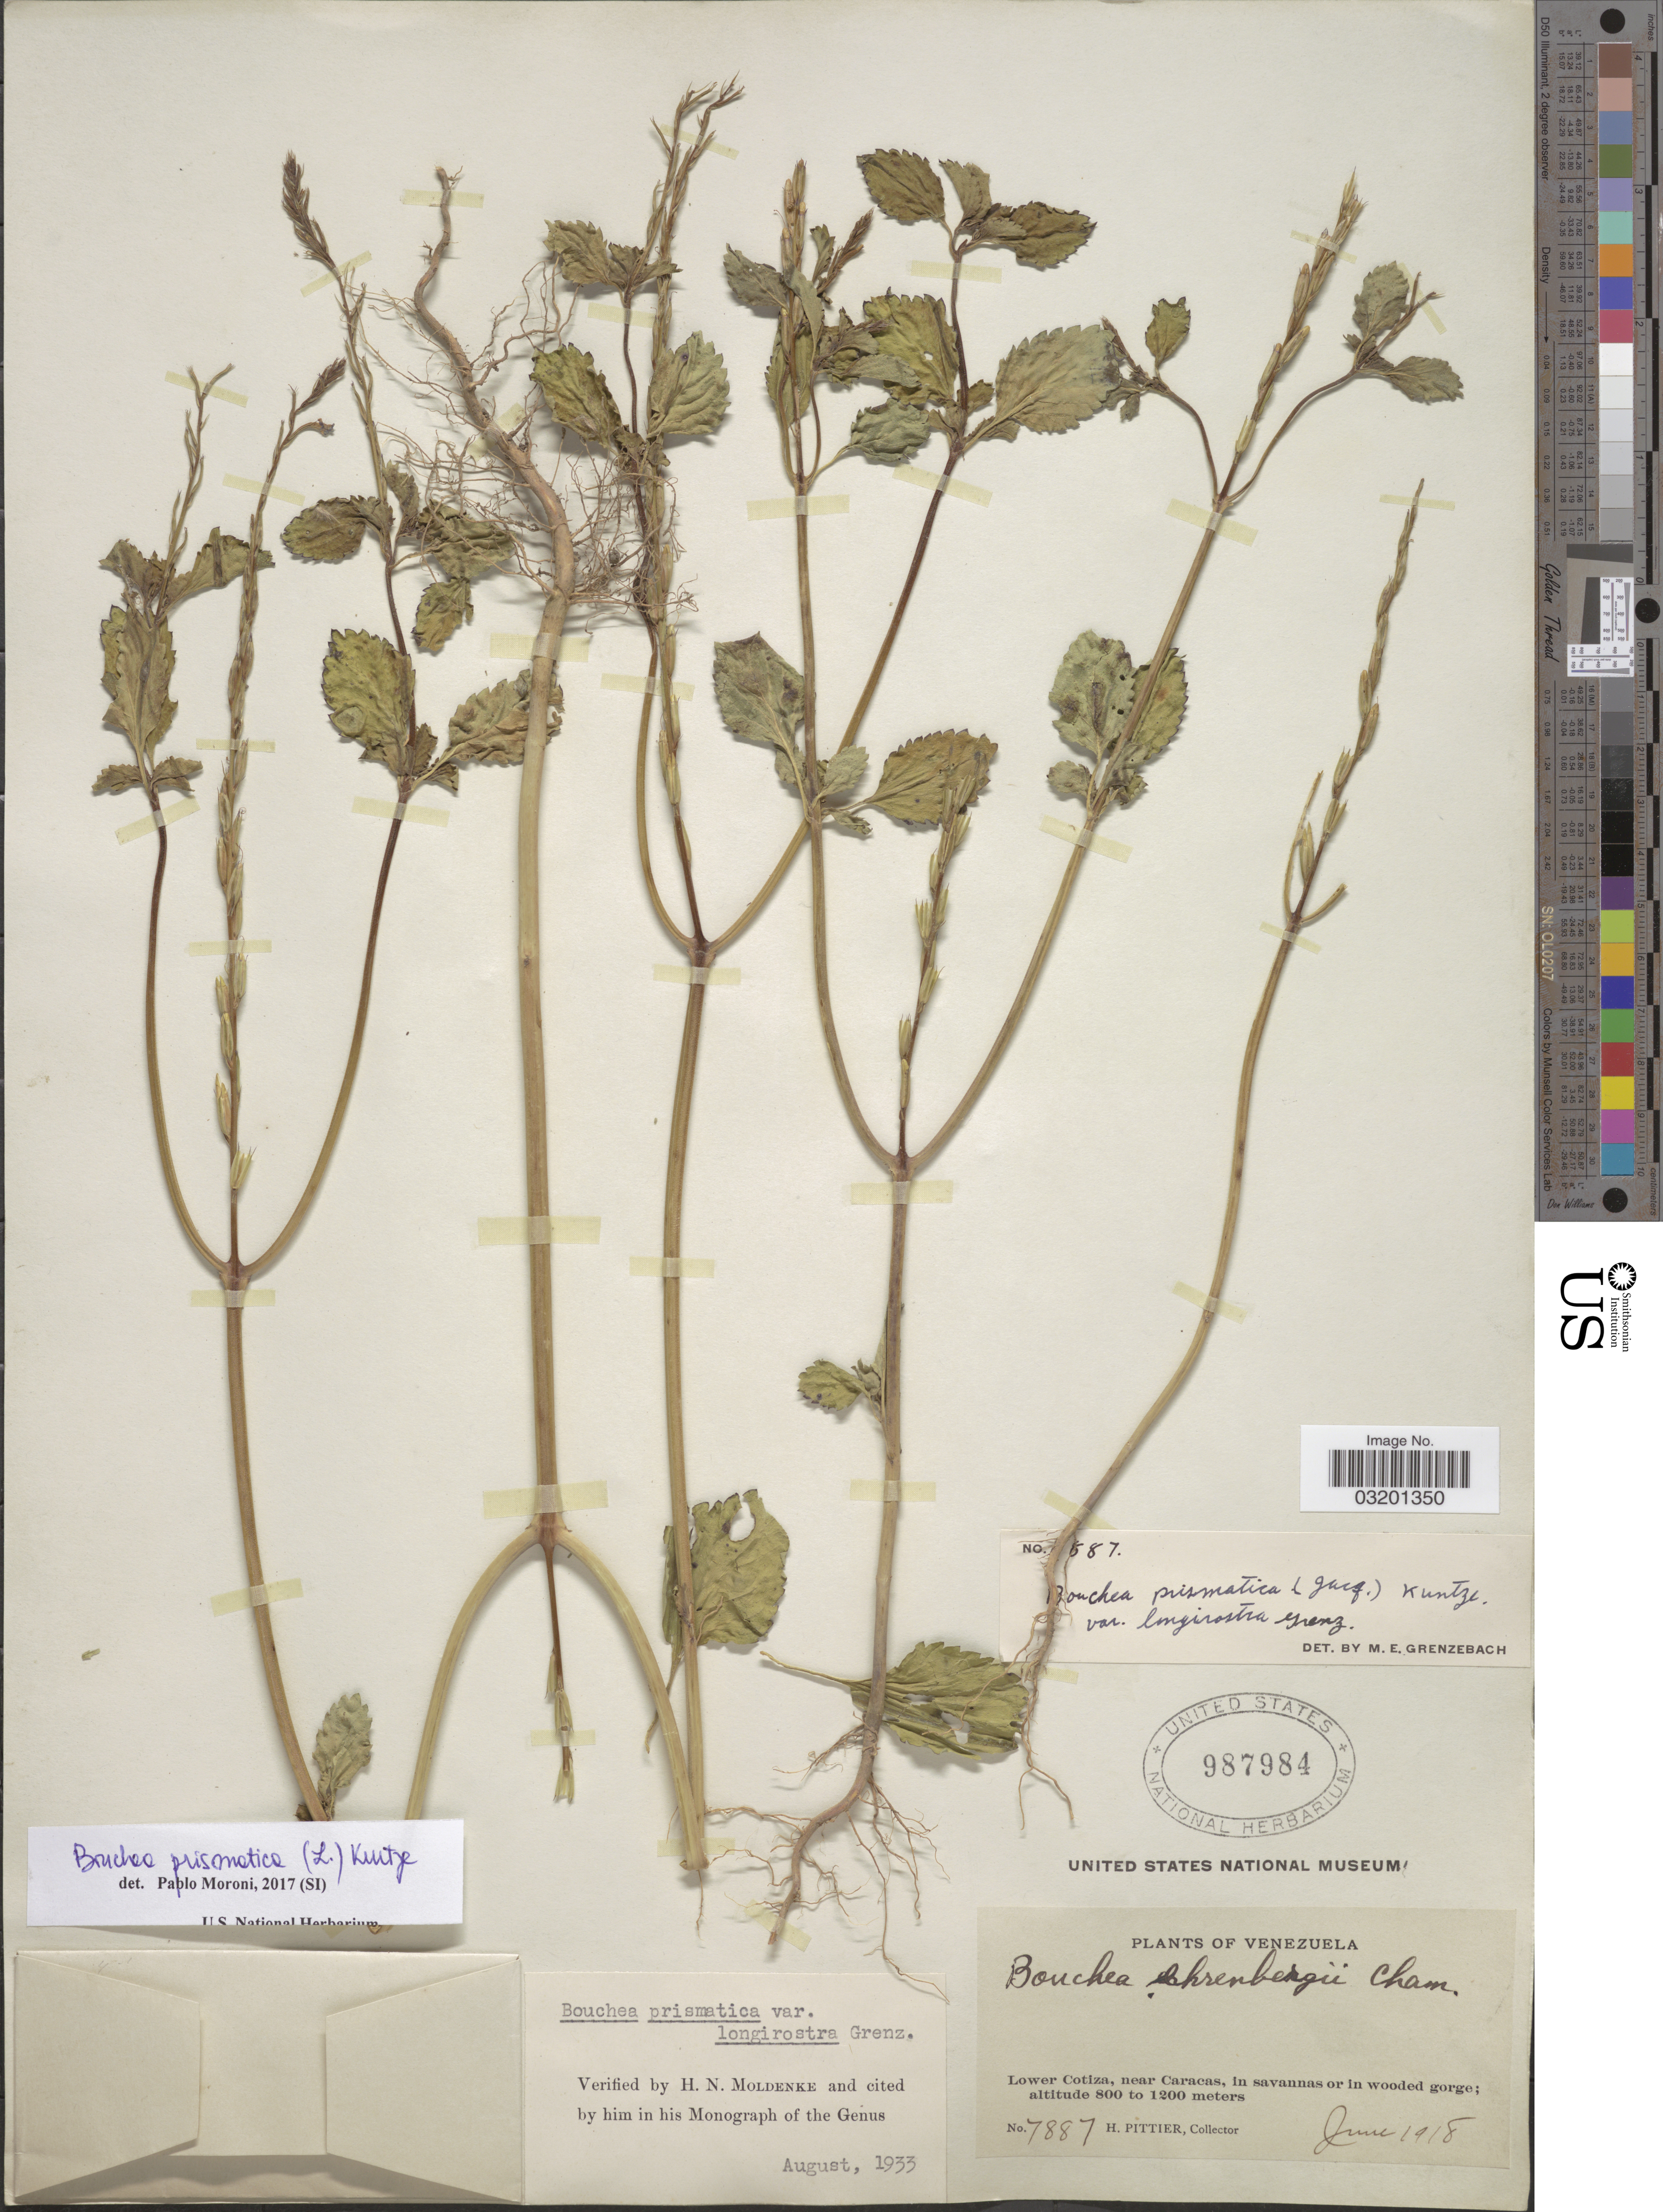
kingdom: Plantae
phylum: Tracheophyta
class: Magnoliopsida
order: Lamiales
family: Verbenaceae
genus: Bouchea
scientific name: Bouchea prismatica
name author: (L.) Kuntze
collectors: H. F. Pittier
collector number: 7887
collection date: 1918-06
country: Venezuela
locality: Lower Cotiza, near Caracas, in savannas or in wooded gorge.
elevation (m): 800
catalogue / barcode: US 987984